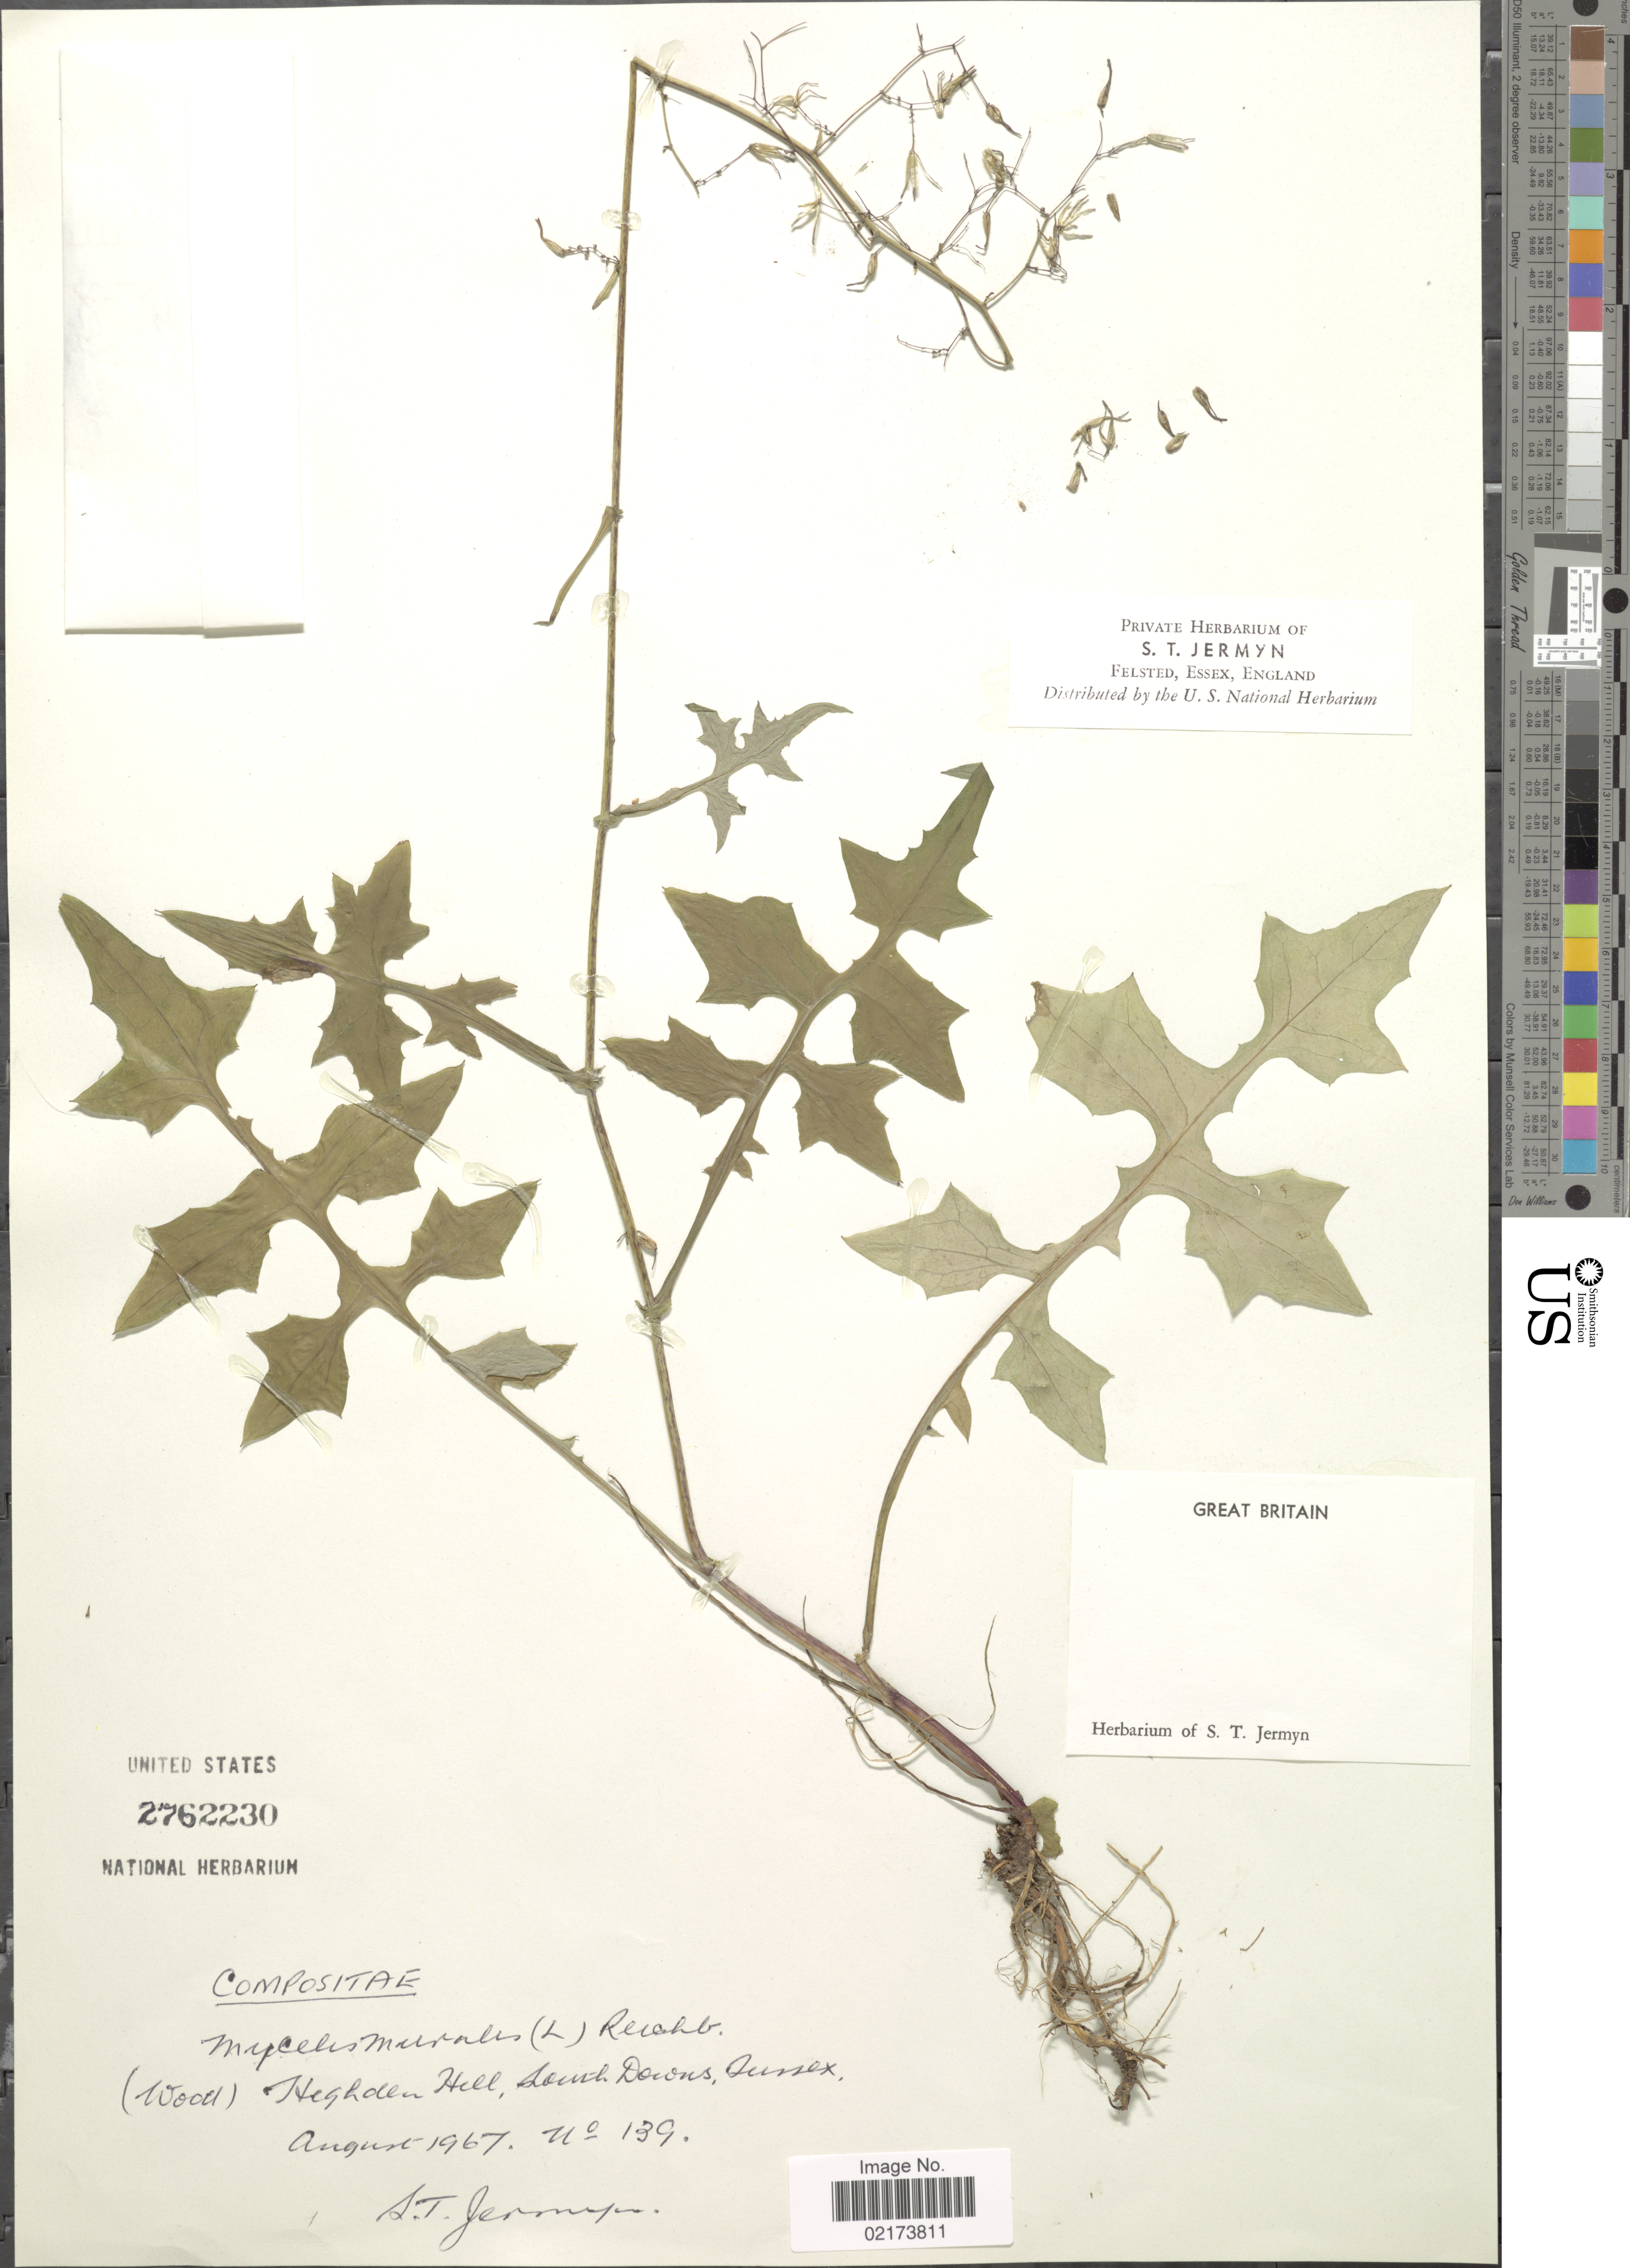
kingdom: Plantae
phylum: Tracheophyta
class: Magnoliopsida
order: Asterales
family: Asteraceae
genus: Lactuca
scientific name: Lactuca muralis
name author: (L.) Gaertn.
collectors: S. Jermyn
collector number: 139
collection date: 1967-08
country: United Kingdom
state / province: England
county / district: Sussex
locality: Highden Hill, South Downs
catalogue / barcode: US 2762230